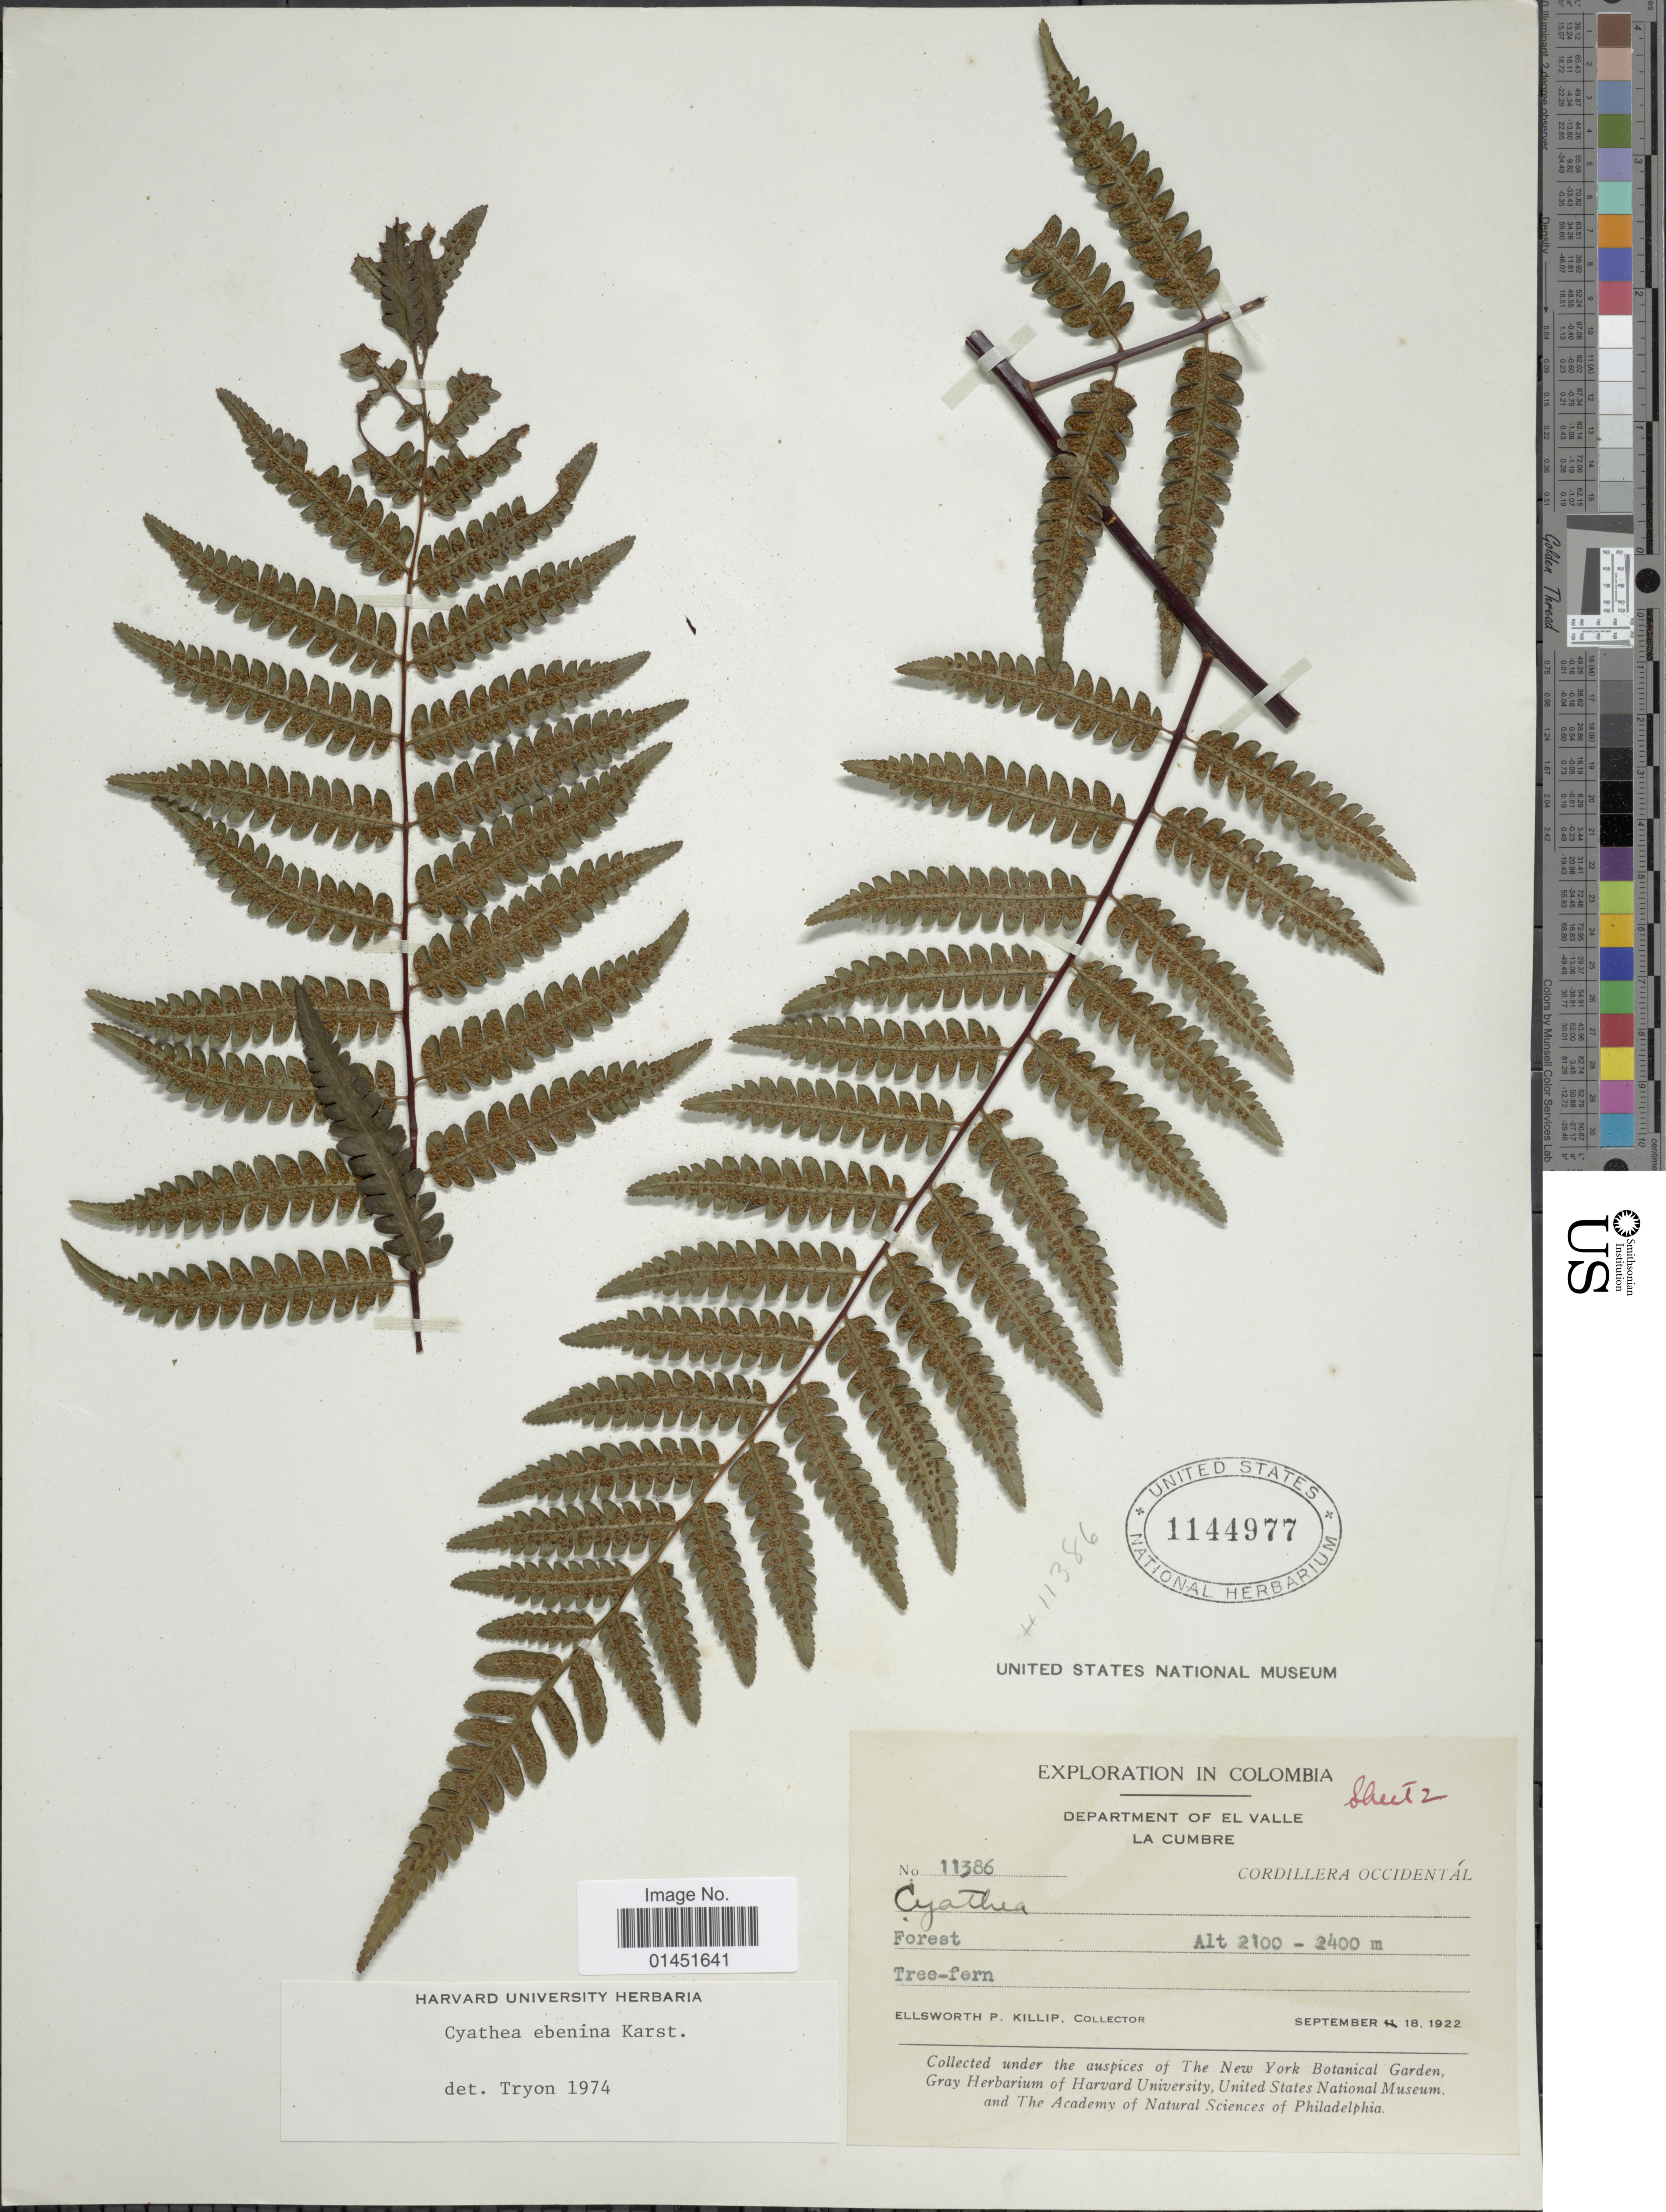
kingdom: Plantae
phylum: Tracheophyta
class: Polypodiopsida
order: Cyatheales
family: Cyatheaceae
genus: Cyathea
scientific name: Cyathea ebenina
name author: H. Karst.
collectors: E. P. Killip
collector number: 11386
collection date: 1922-09-18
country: Colombia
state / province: Valle del Cauca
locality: Department of El Valle, La Cumbre, Cordillera Occidental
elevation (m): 2100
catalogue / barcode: US 1144977